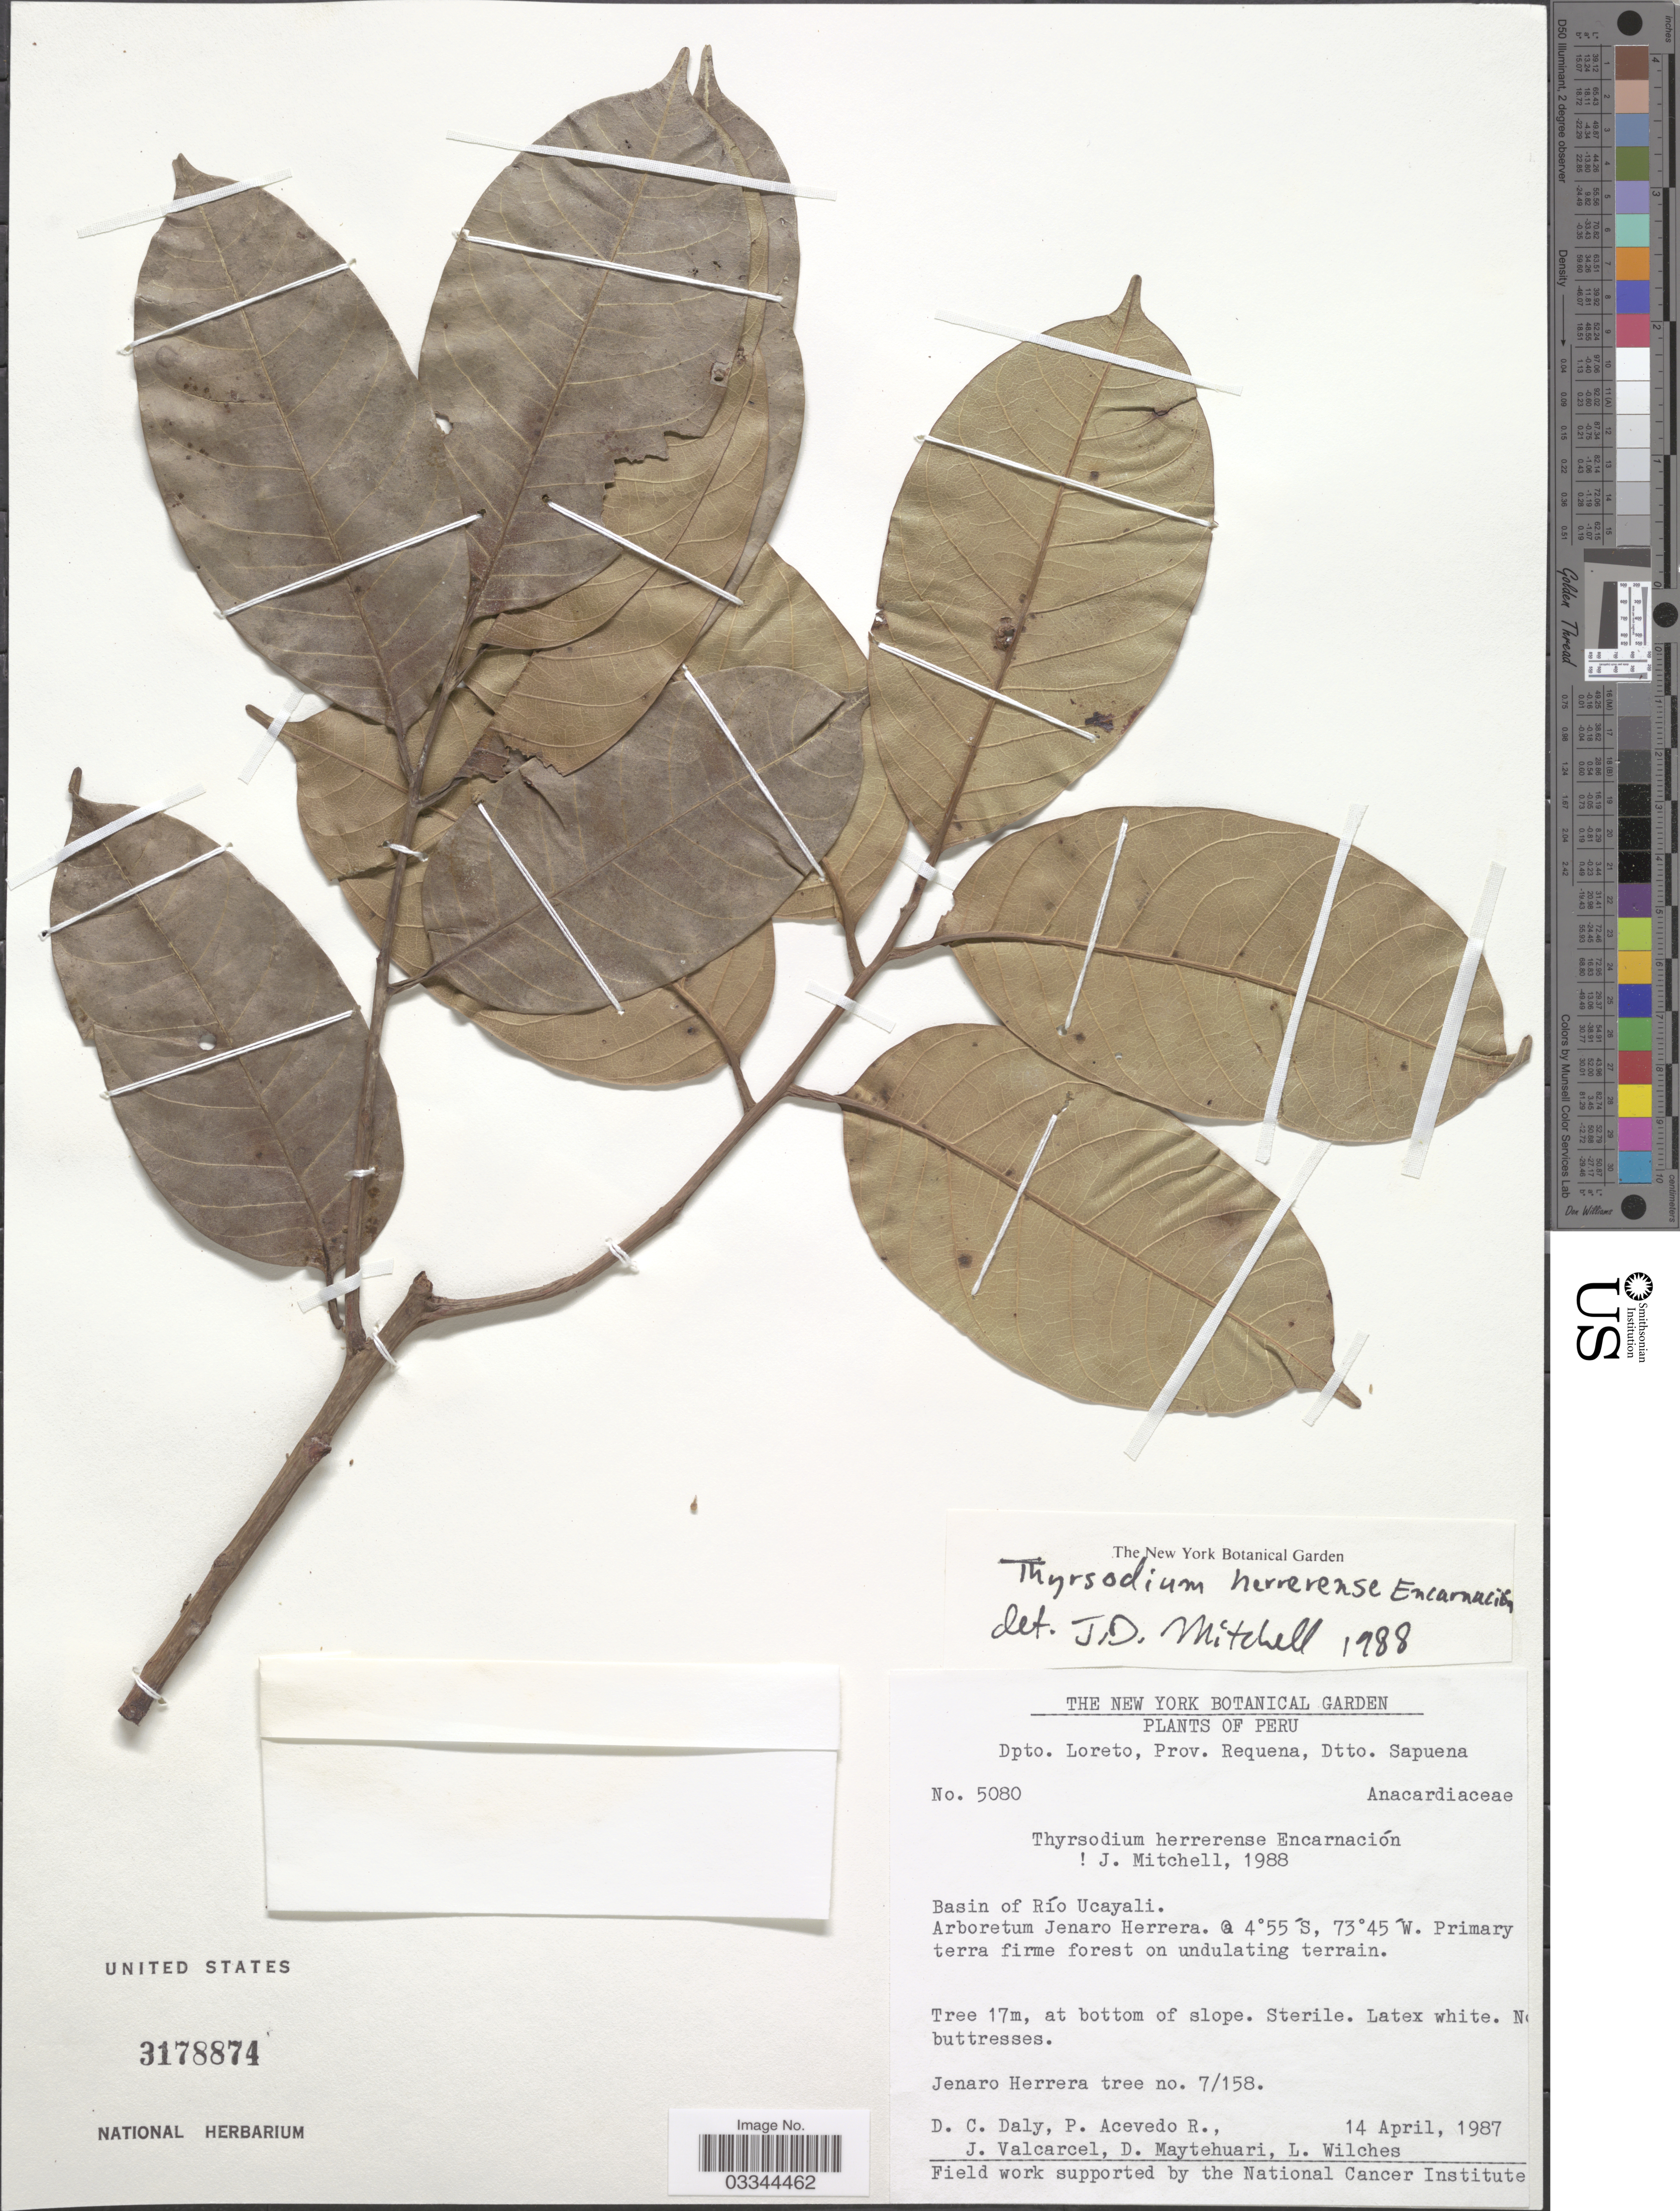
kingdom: Plantae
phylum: Tracheophyta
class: Magnoliopsida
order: Sapindales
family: Anacardiaceae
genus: Thyrsodium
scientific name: Thyrsodium herrerense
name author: Encarn.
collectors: D. C. Daly, P. Acevedo R., J. Valcarcel, D. Maytehuari & L. Wilches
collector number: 5080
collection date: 1987-04-14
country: Peru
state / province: Loreto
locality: Dpto. Loreto, Prov. Requena, Dtto. Sapuena. Basin of Río Ucayali. Arboretum Jenaro Herrera.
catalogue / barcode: US 3178874